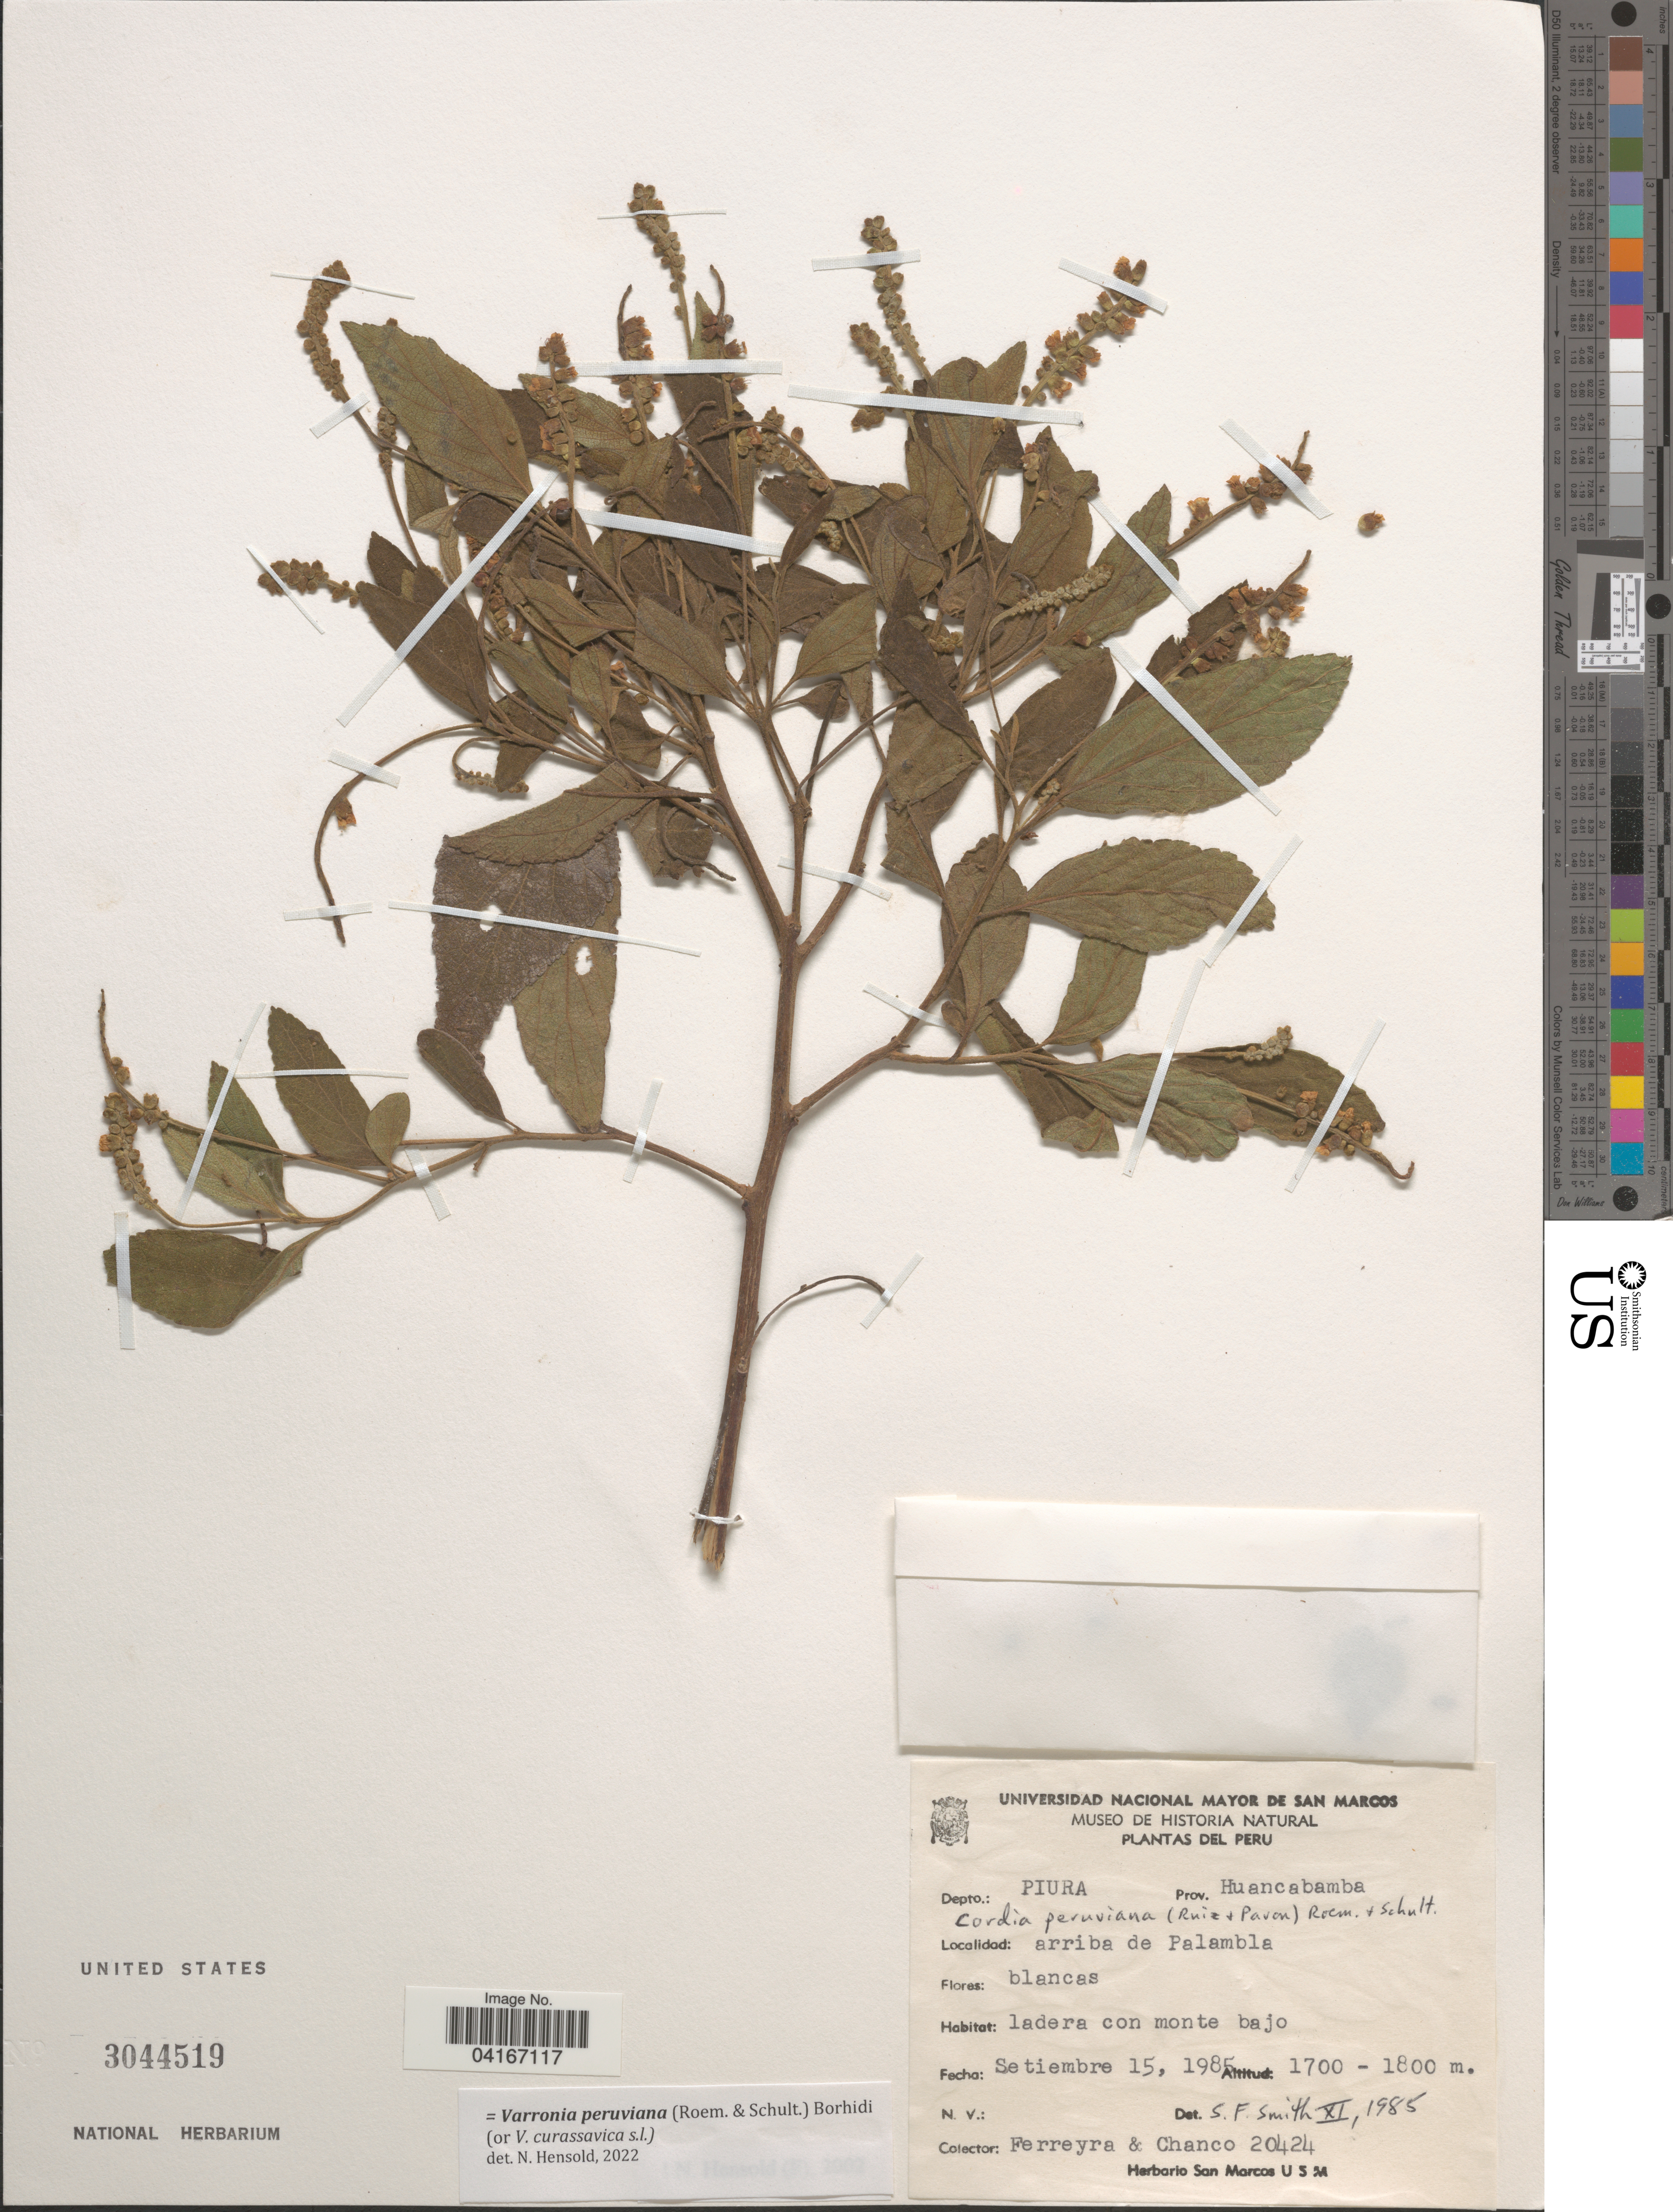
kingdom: Plantae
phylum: Tracheophyta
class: Magnoliopsida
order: Boraginales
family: Cordiaceae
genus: Varronia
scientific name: Varronia peruviana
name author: (Roem. & Schult.) Borhidi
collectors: Ferreyra & -. Chanco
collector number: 20424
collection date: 1985-09-15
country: Peru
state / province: Piura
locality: Depto.: Piura Prov. Huancabamba.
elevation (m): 1700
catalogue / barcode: US 3044519